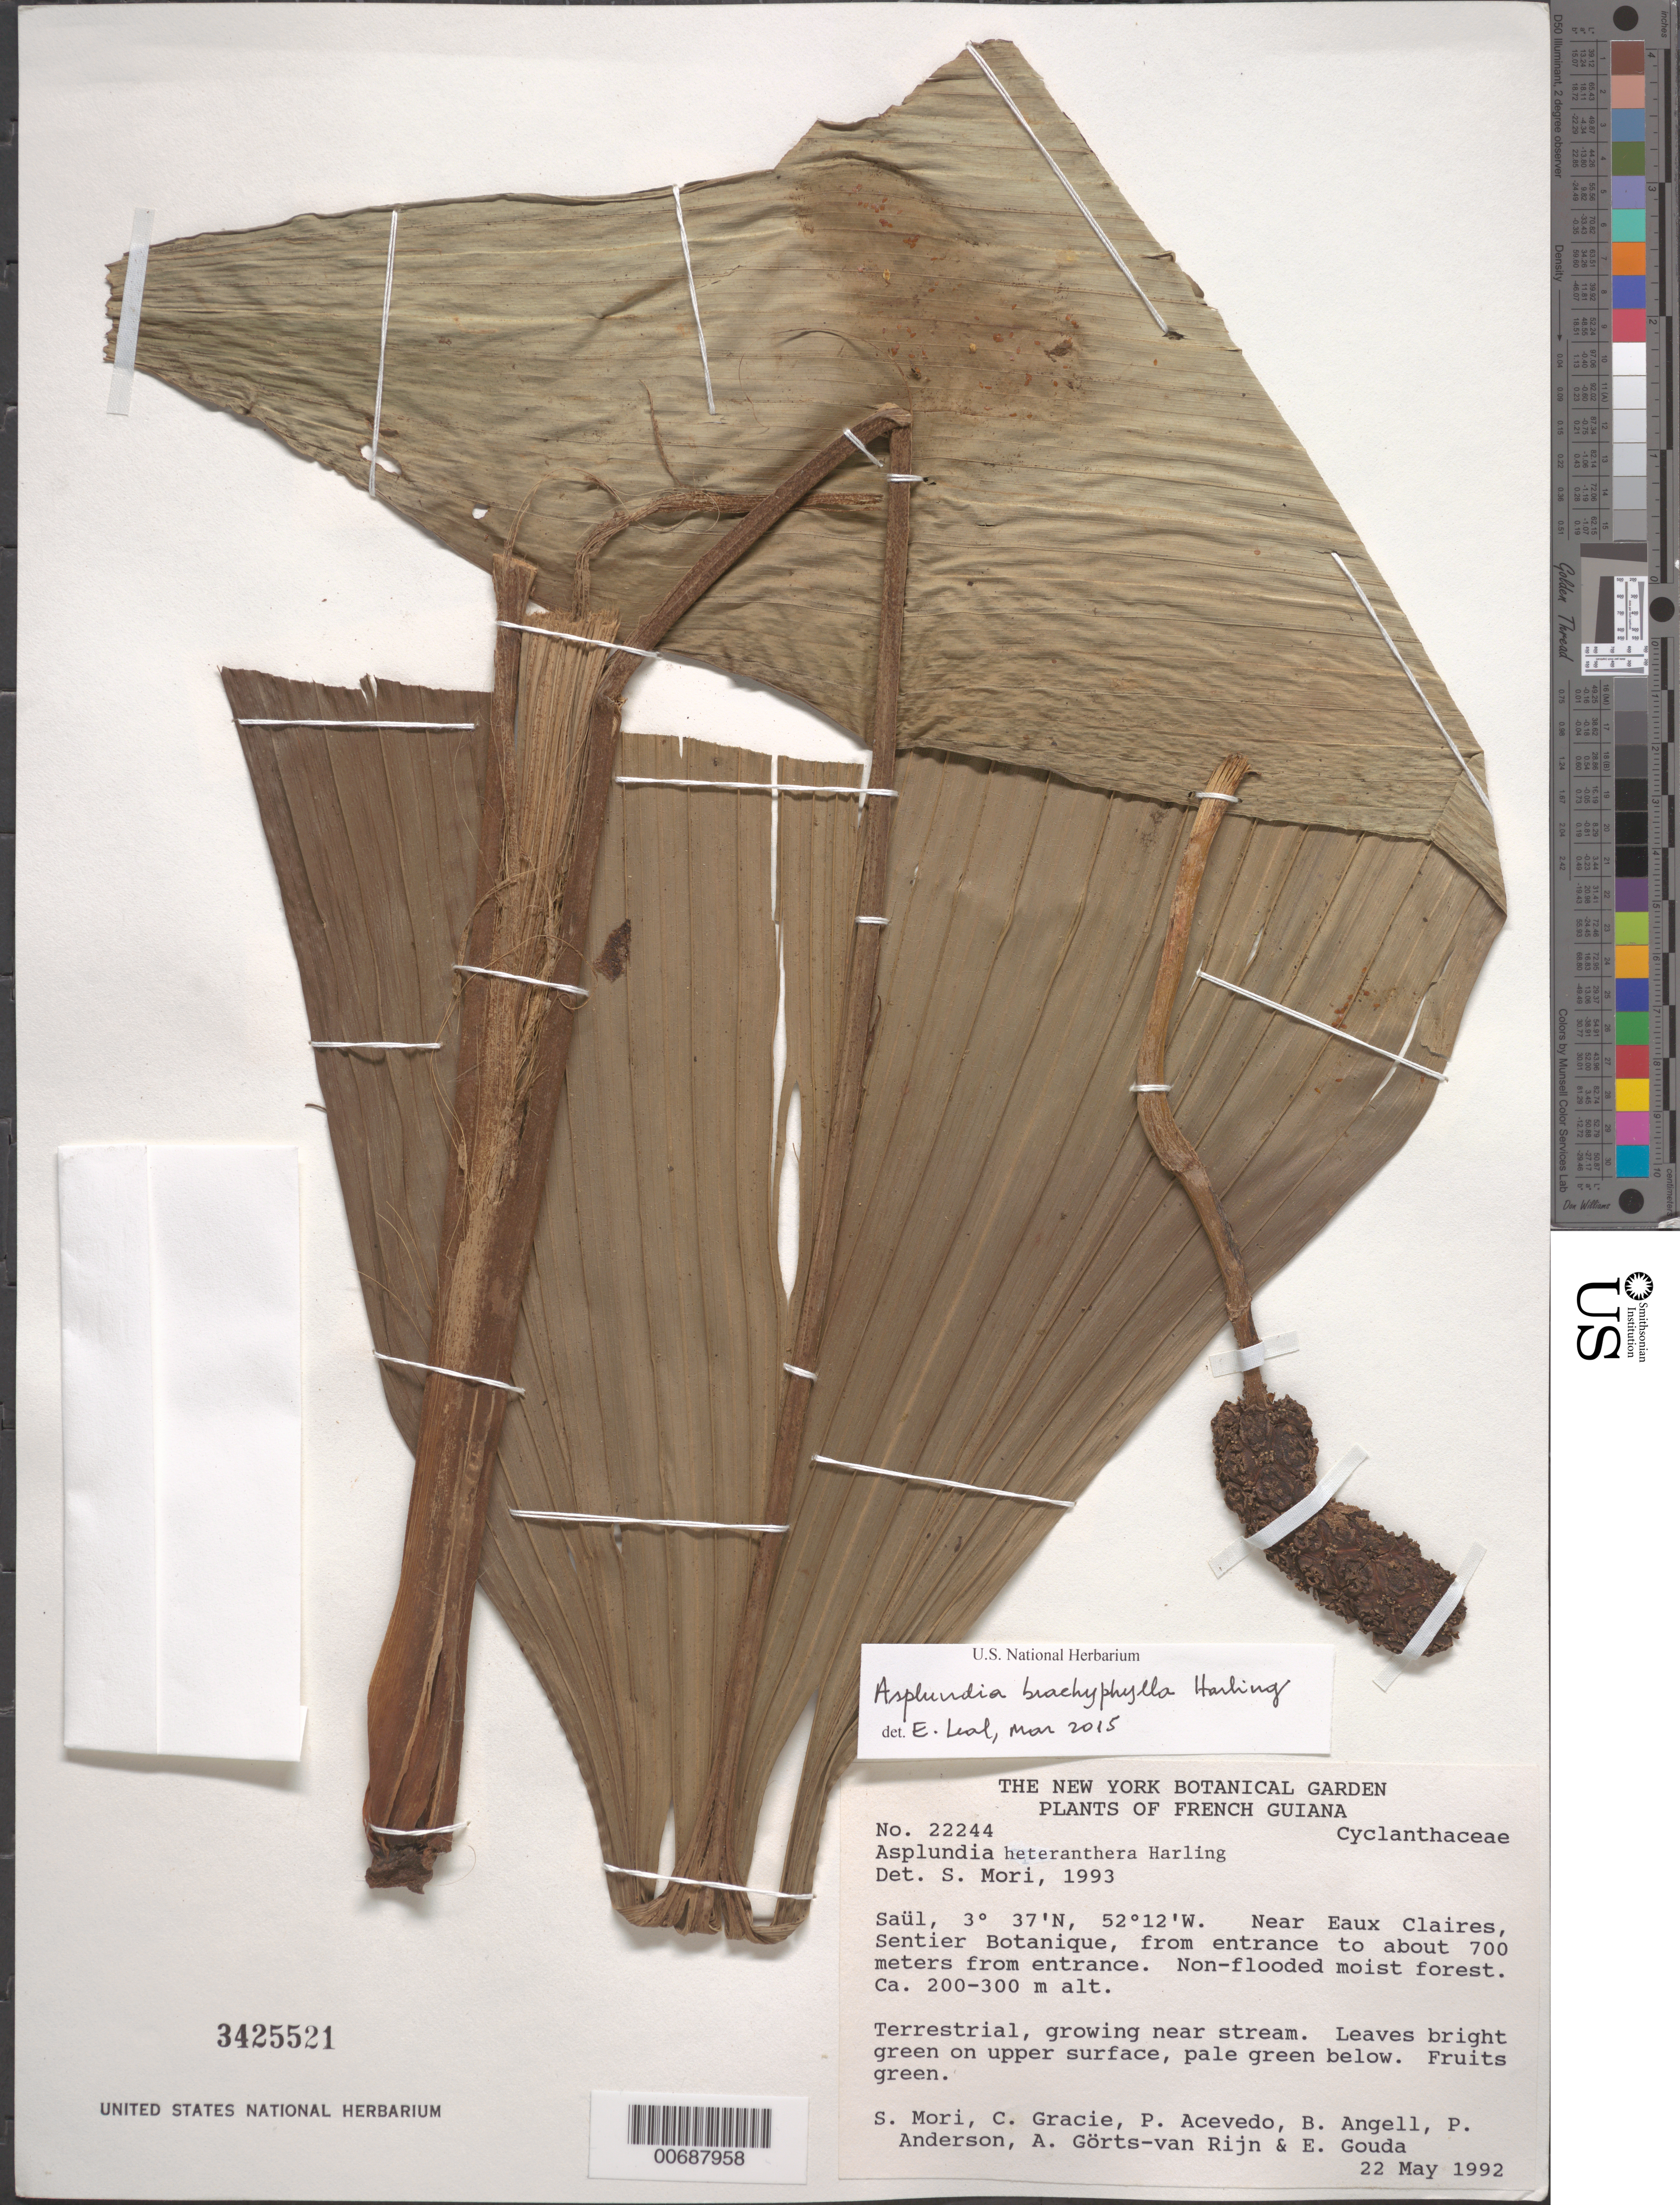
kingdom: Plantae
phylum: Tracheophyta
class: Liliopsida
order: Pandanales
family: Cyclanthaceae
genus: Asplundia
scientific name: Asplundia brachyphylla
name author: Harling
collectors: S. Mori, C. A. Gracie, P. Acevedo-Rodr., Bobbi Angell & et al.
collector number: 22244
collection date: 1992-05-22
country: French Guiana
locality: Saül. Near Eaux Claires, Sentier Botanique, from entrance to about 700 meters from entrance.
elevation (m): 200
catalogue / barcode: US 3425521